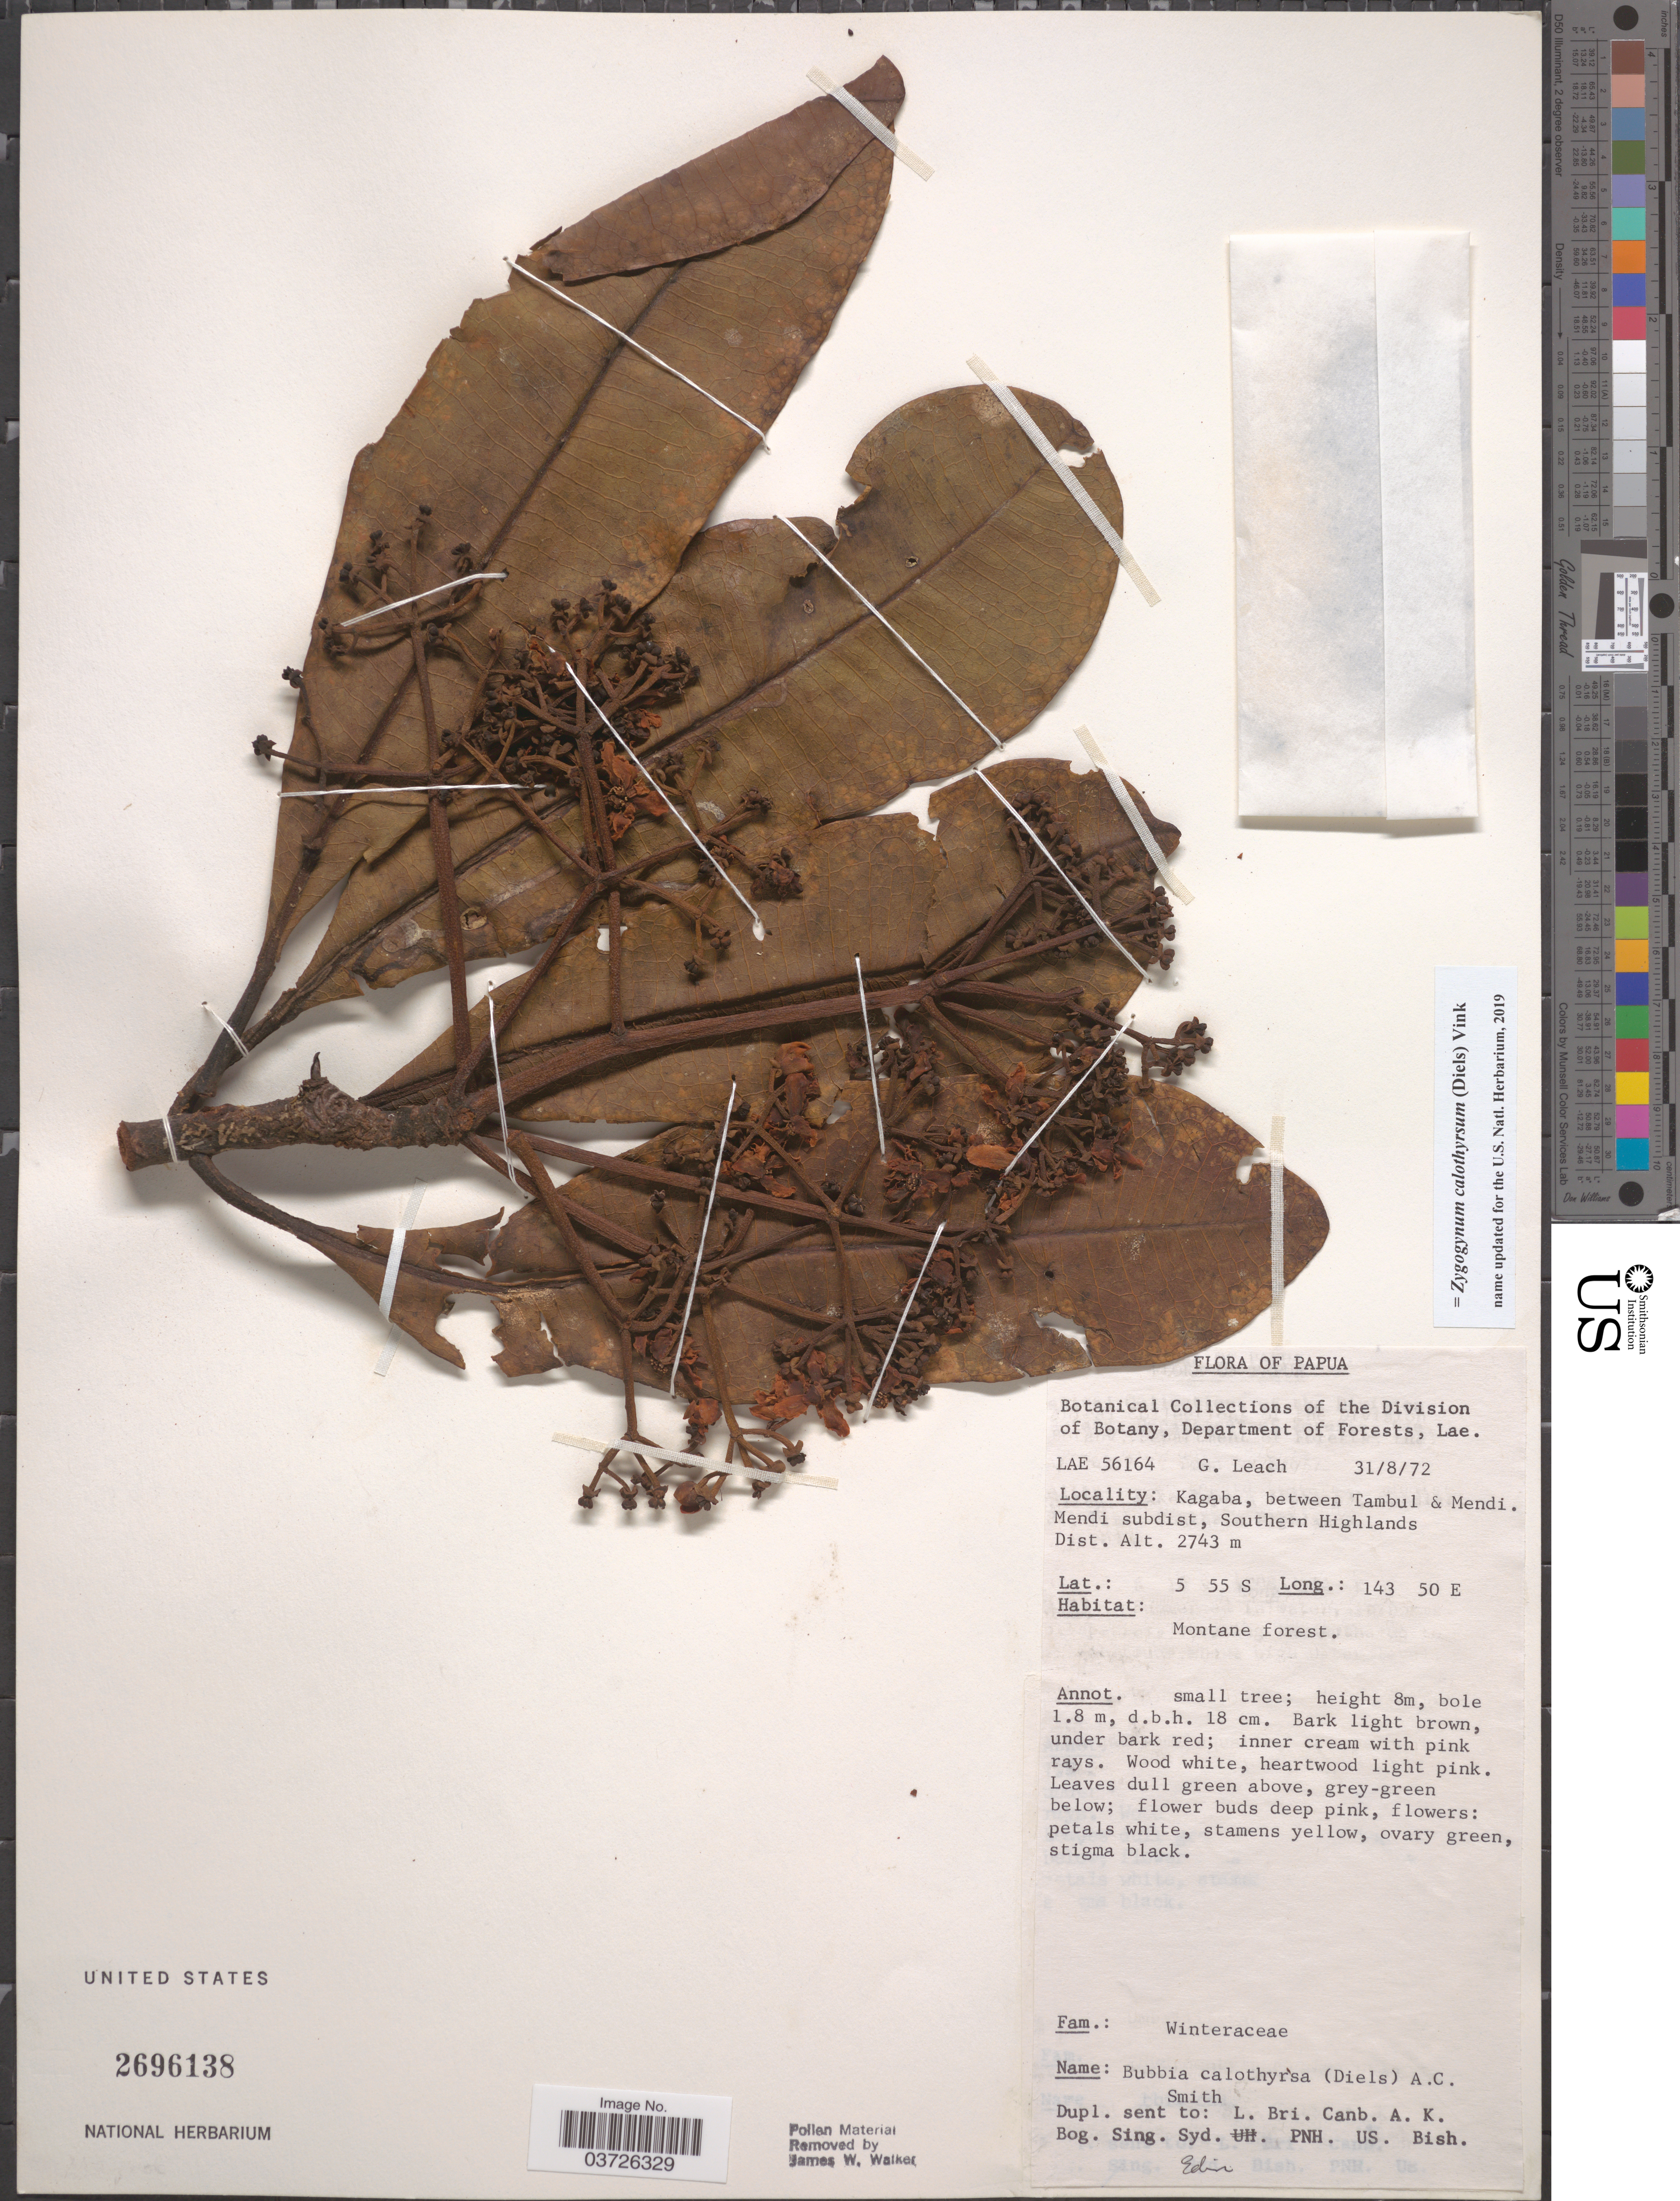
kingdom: Plantae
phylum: Tracheophyta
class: Magnoliopsida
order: Canellales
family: Winteraceae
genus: Zygogynum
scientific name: Zygogynum calothyrsum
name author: (Diels) Vink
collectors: G. Leach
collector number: LAE 56164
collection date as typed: Transcribed d/m/y: 31/8/72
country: Papua New Guinea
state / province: Southern Highlands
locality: Papua. Kagaba, between Tambul & Mendi. Mendi subdist.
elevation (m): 2743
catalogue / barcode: US 2696138